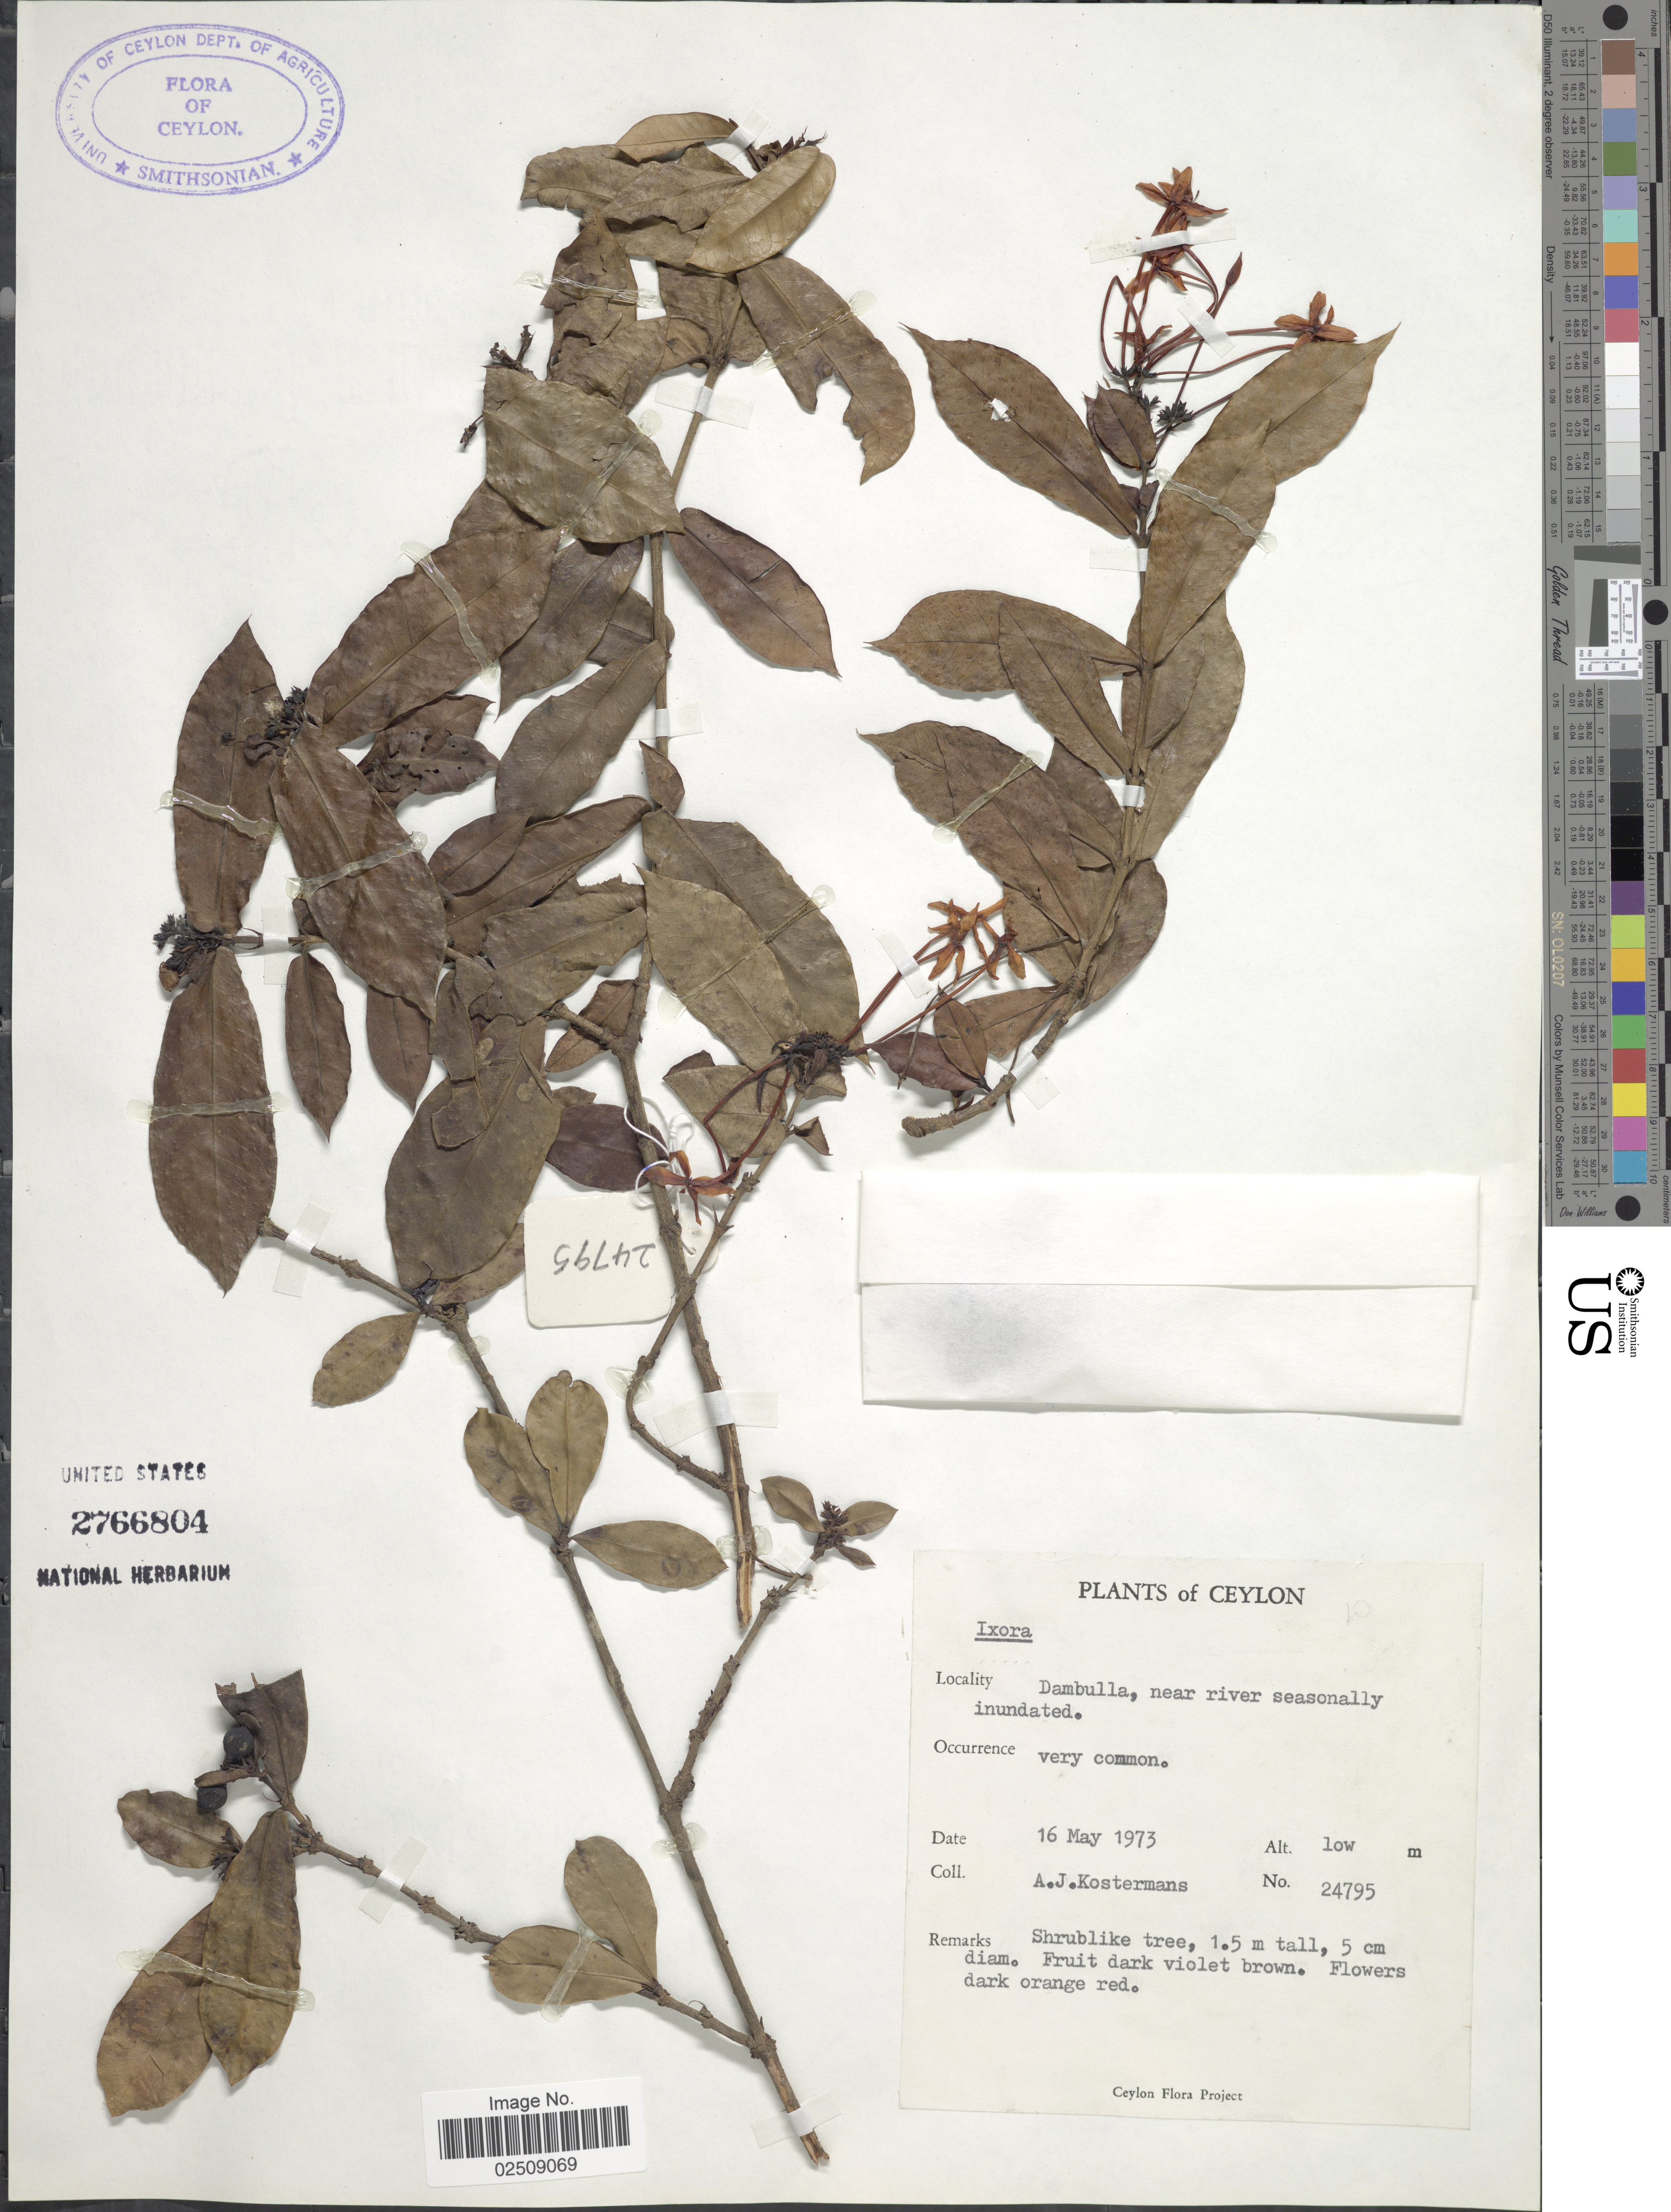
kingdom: Plantae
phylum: Tracheophyta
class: Magnoliopsida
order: Gentianales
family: Rubiaceae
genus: Ixora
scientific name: Ixora coccinea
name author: L.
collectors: A. J. G. Kostermans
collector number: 24795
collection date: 1973-05-16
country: Sri Lanka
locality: Ceylon. Dambulla, near river seasonally inundated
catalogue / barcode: US 2766804